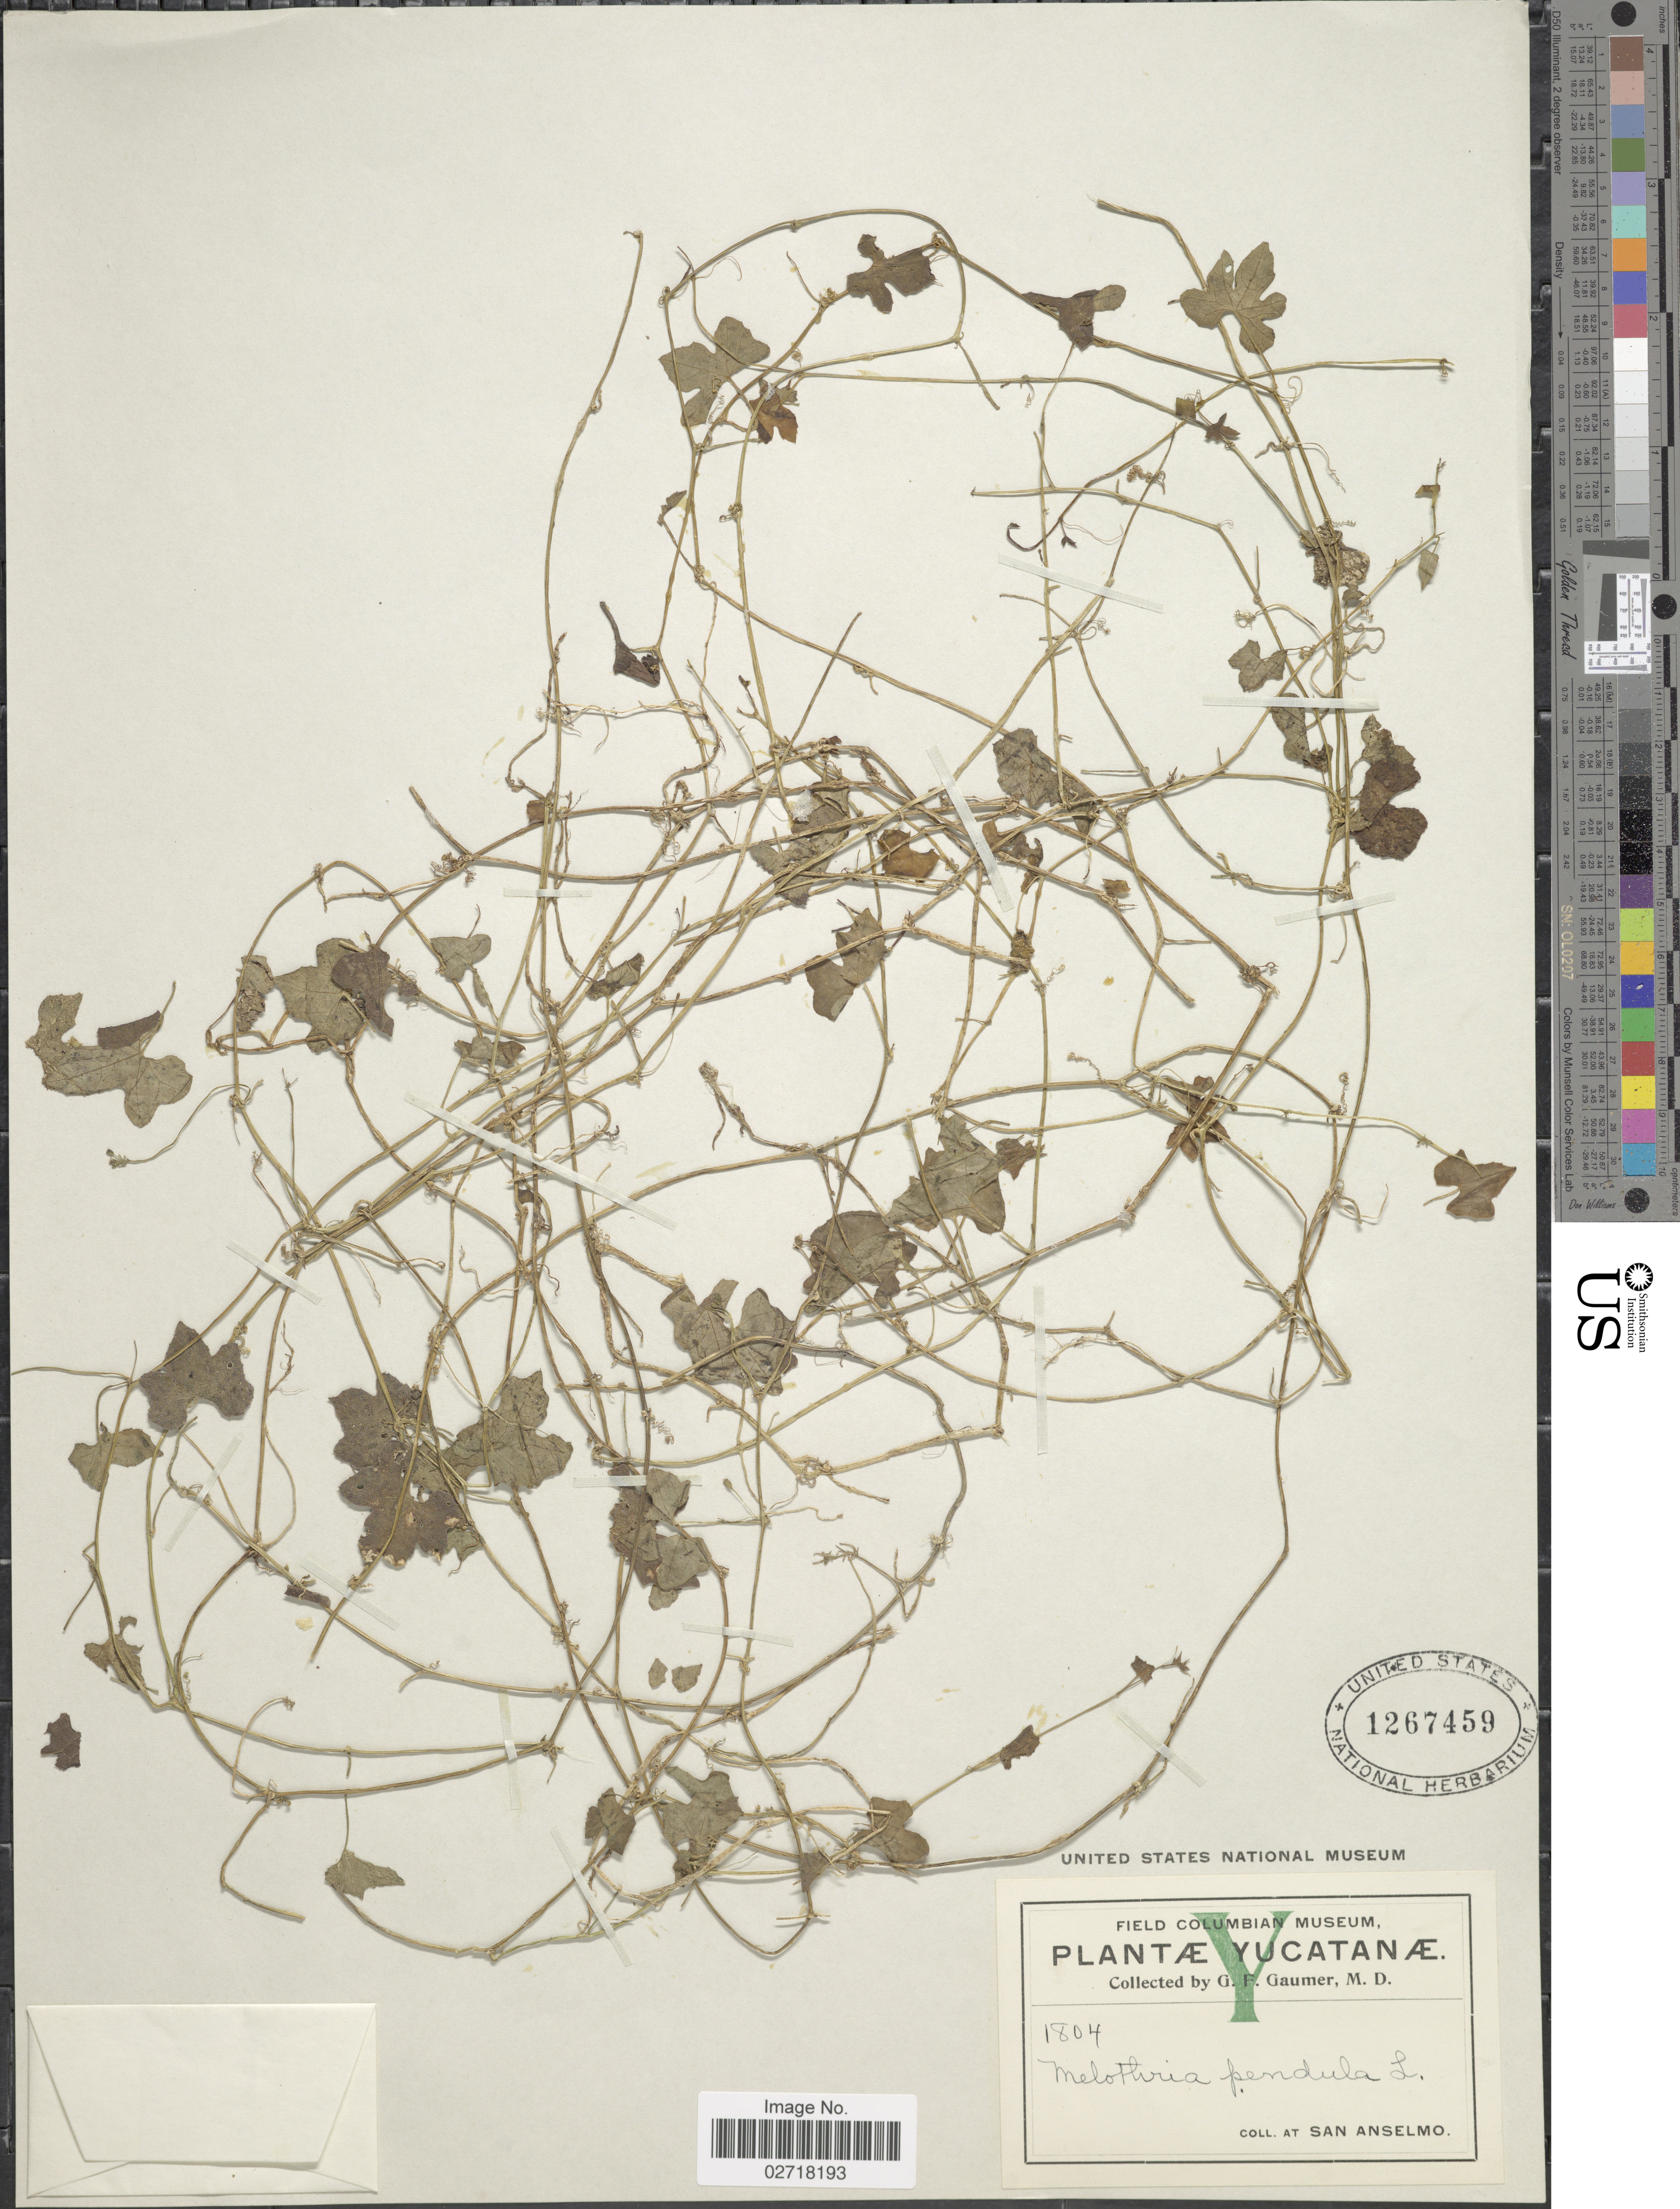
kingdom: Plantae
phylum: Tracheophyta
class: Magnoliopsida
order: Cucurbitales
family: Cucurbitaceae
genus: Melothria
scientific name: Melothria pendula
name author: L.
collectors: G. F. Gaumer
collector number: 1804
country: Mexico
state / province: Yucatán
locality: At San Anselmo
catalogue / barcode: US 1267459